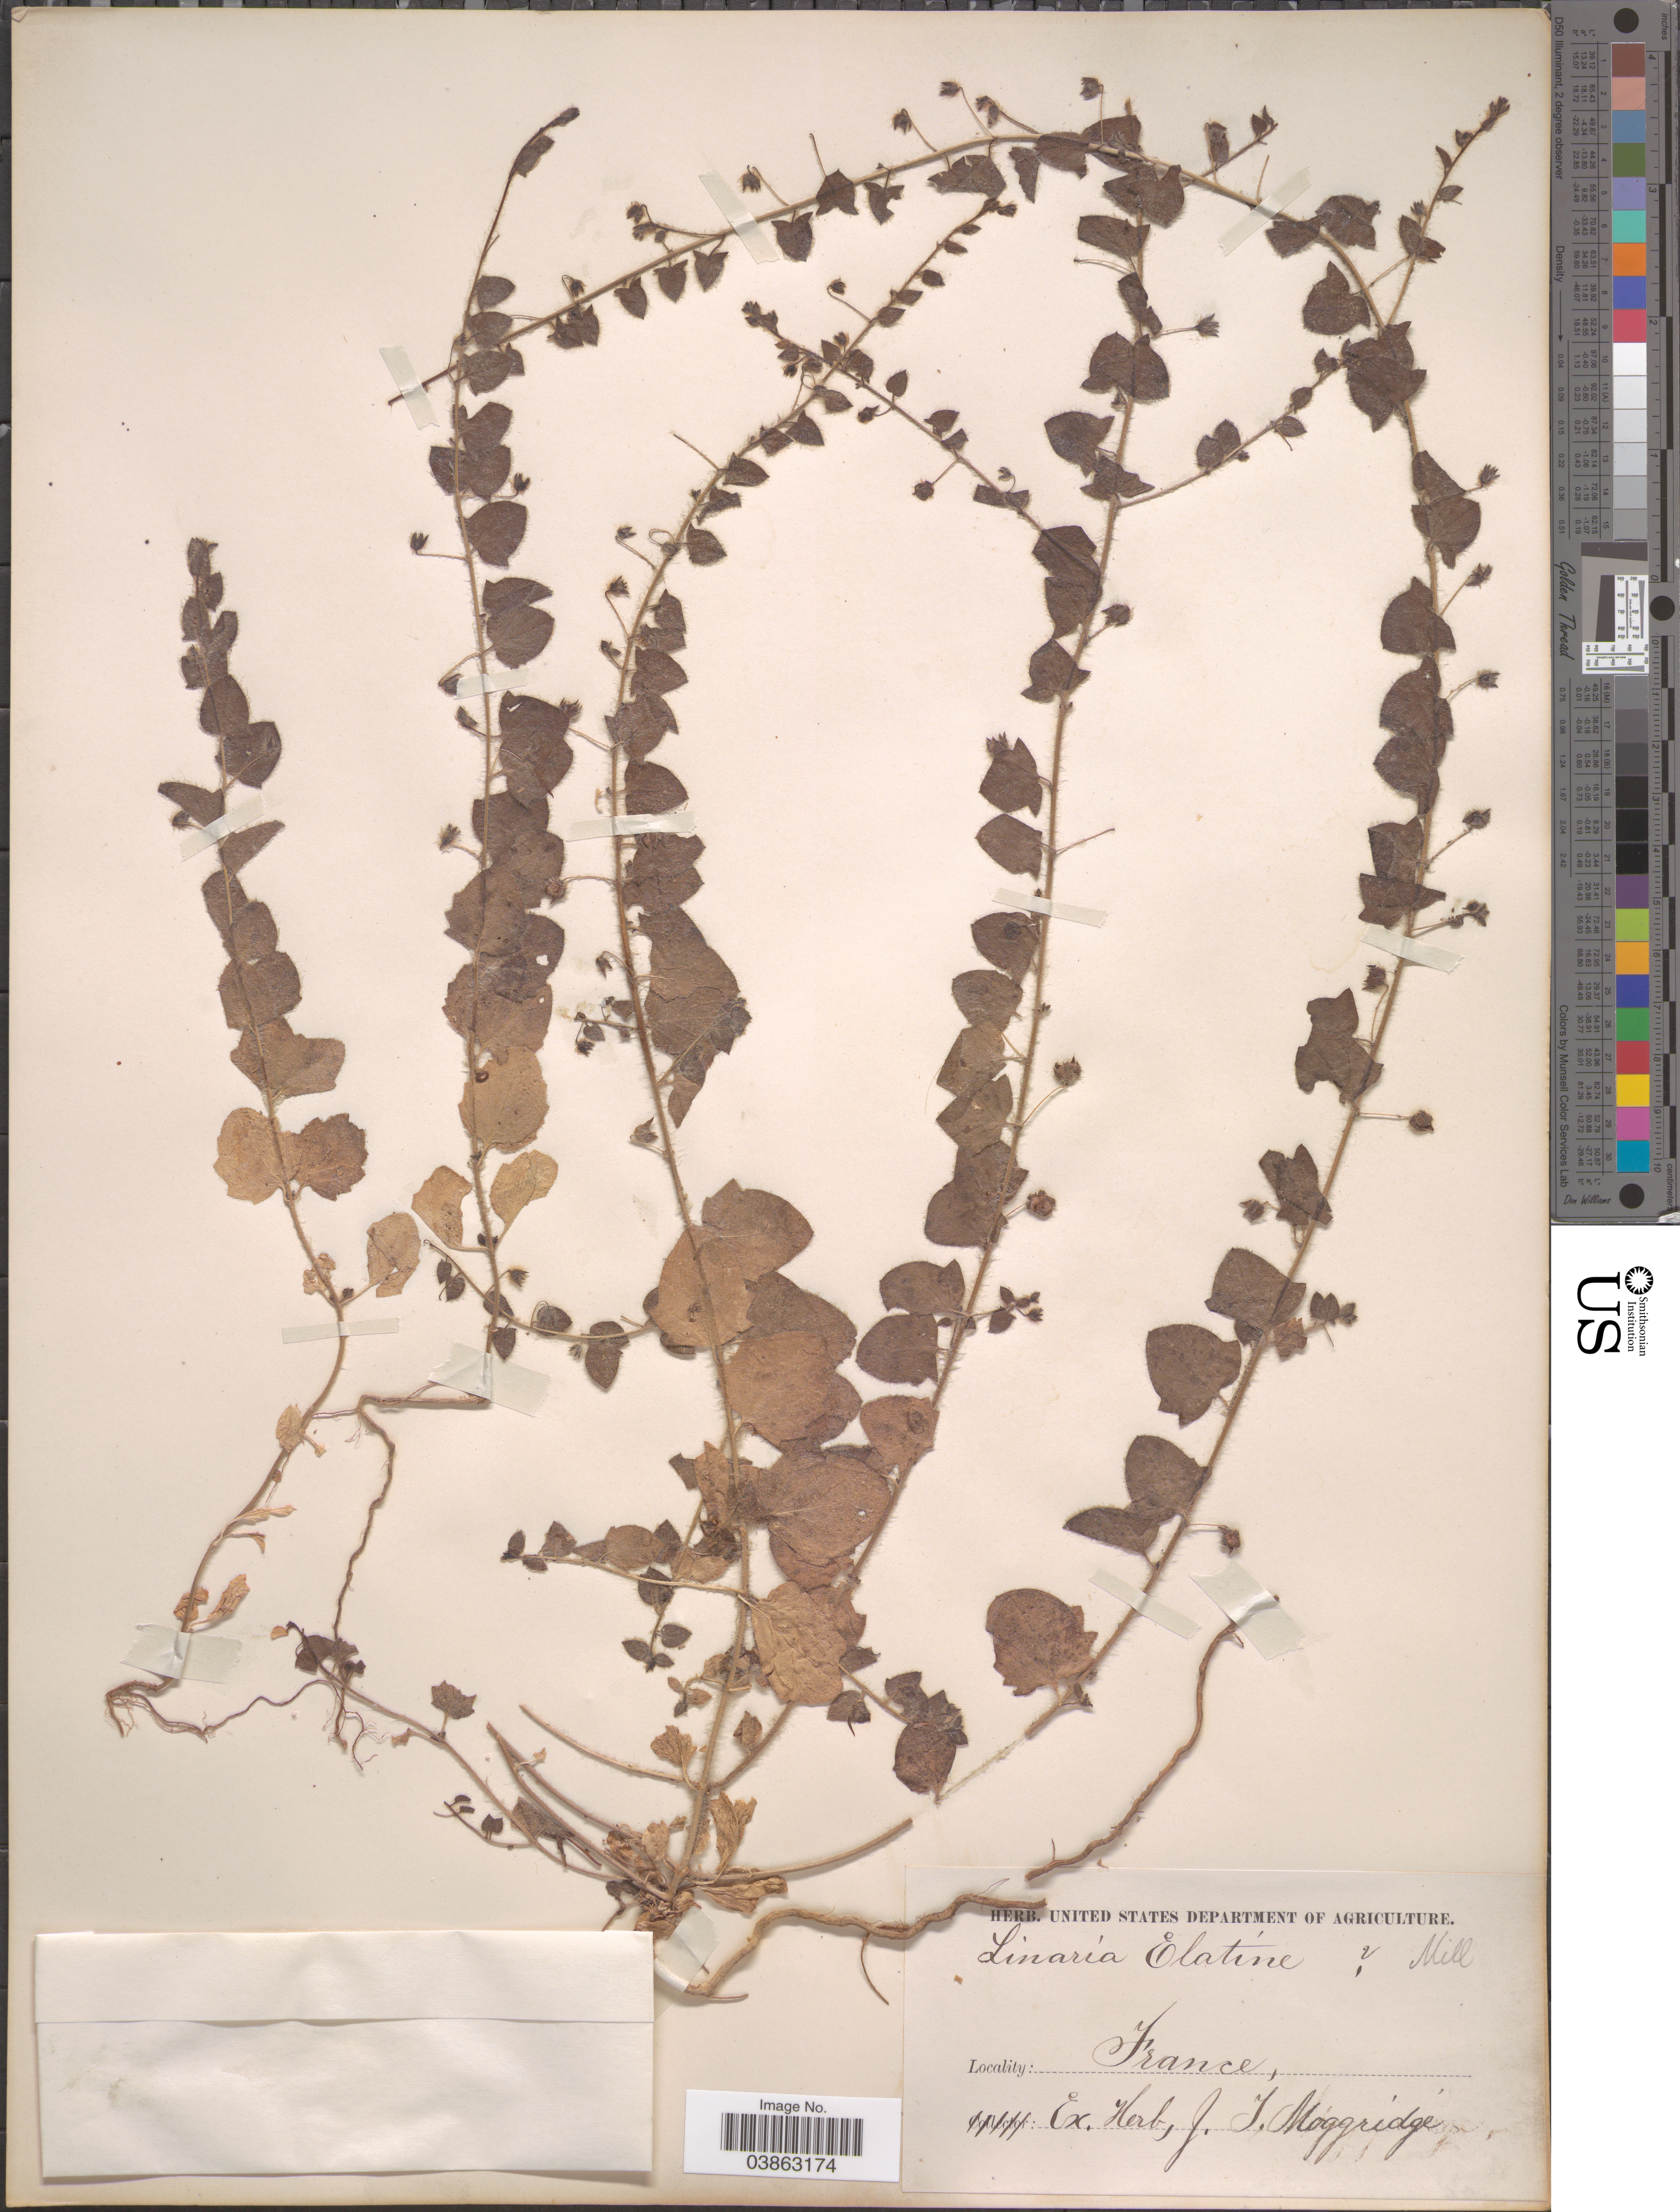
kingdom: Plantae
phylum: Tracheophyta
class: Magnoliopsida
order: Lamiales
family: Plantaginaceae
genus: Linaria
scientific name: Linaria elatine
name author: (L.) Mill.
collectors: J. T. Moggridge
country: France